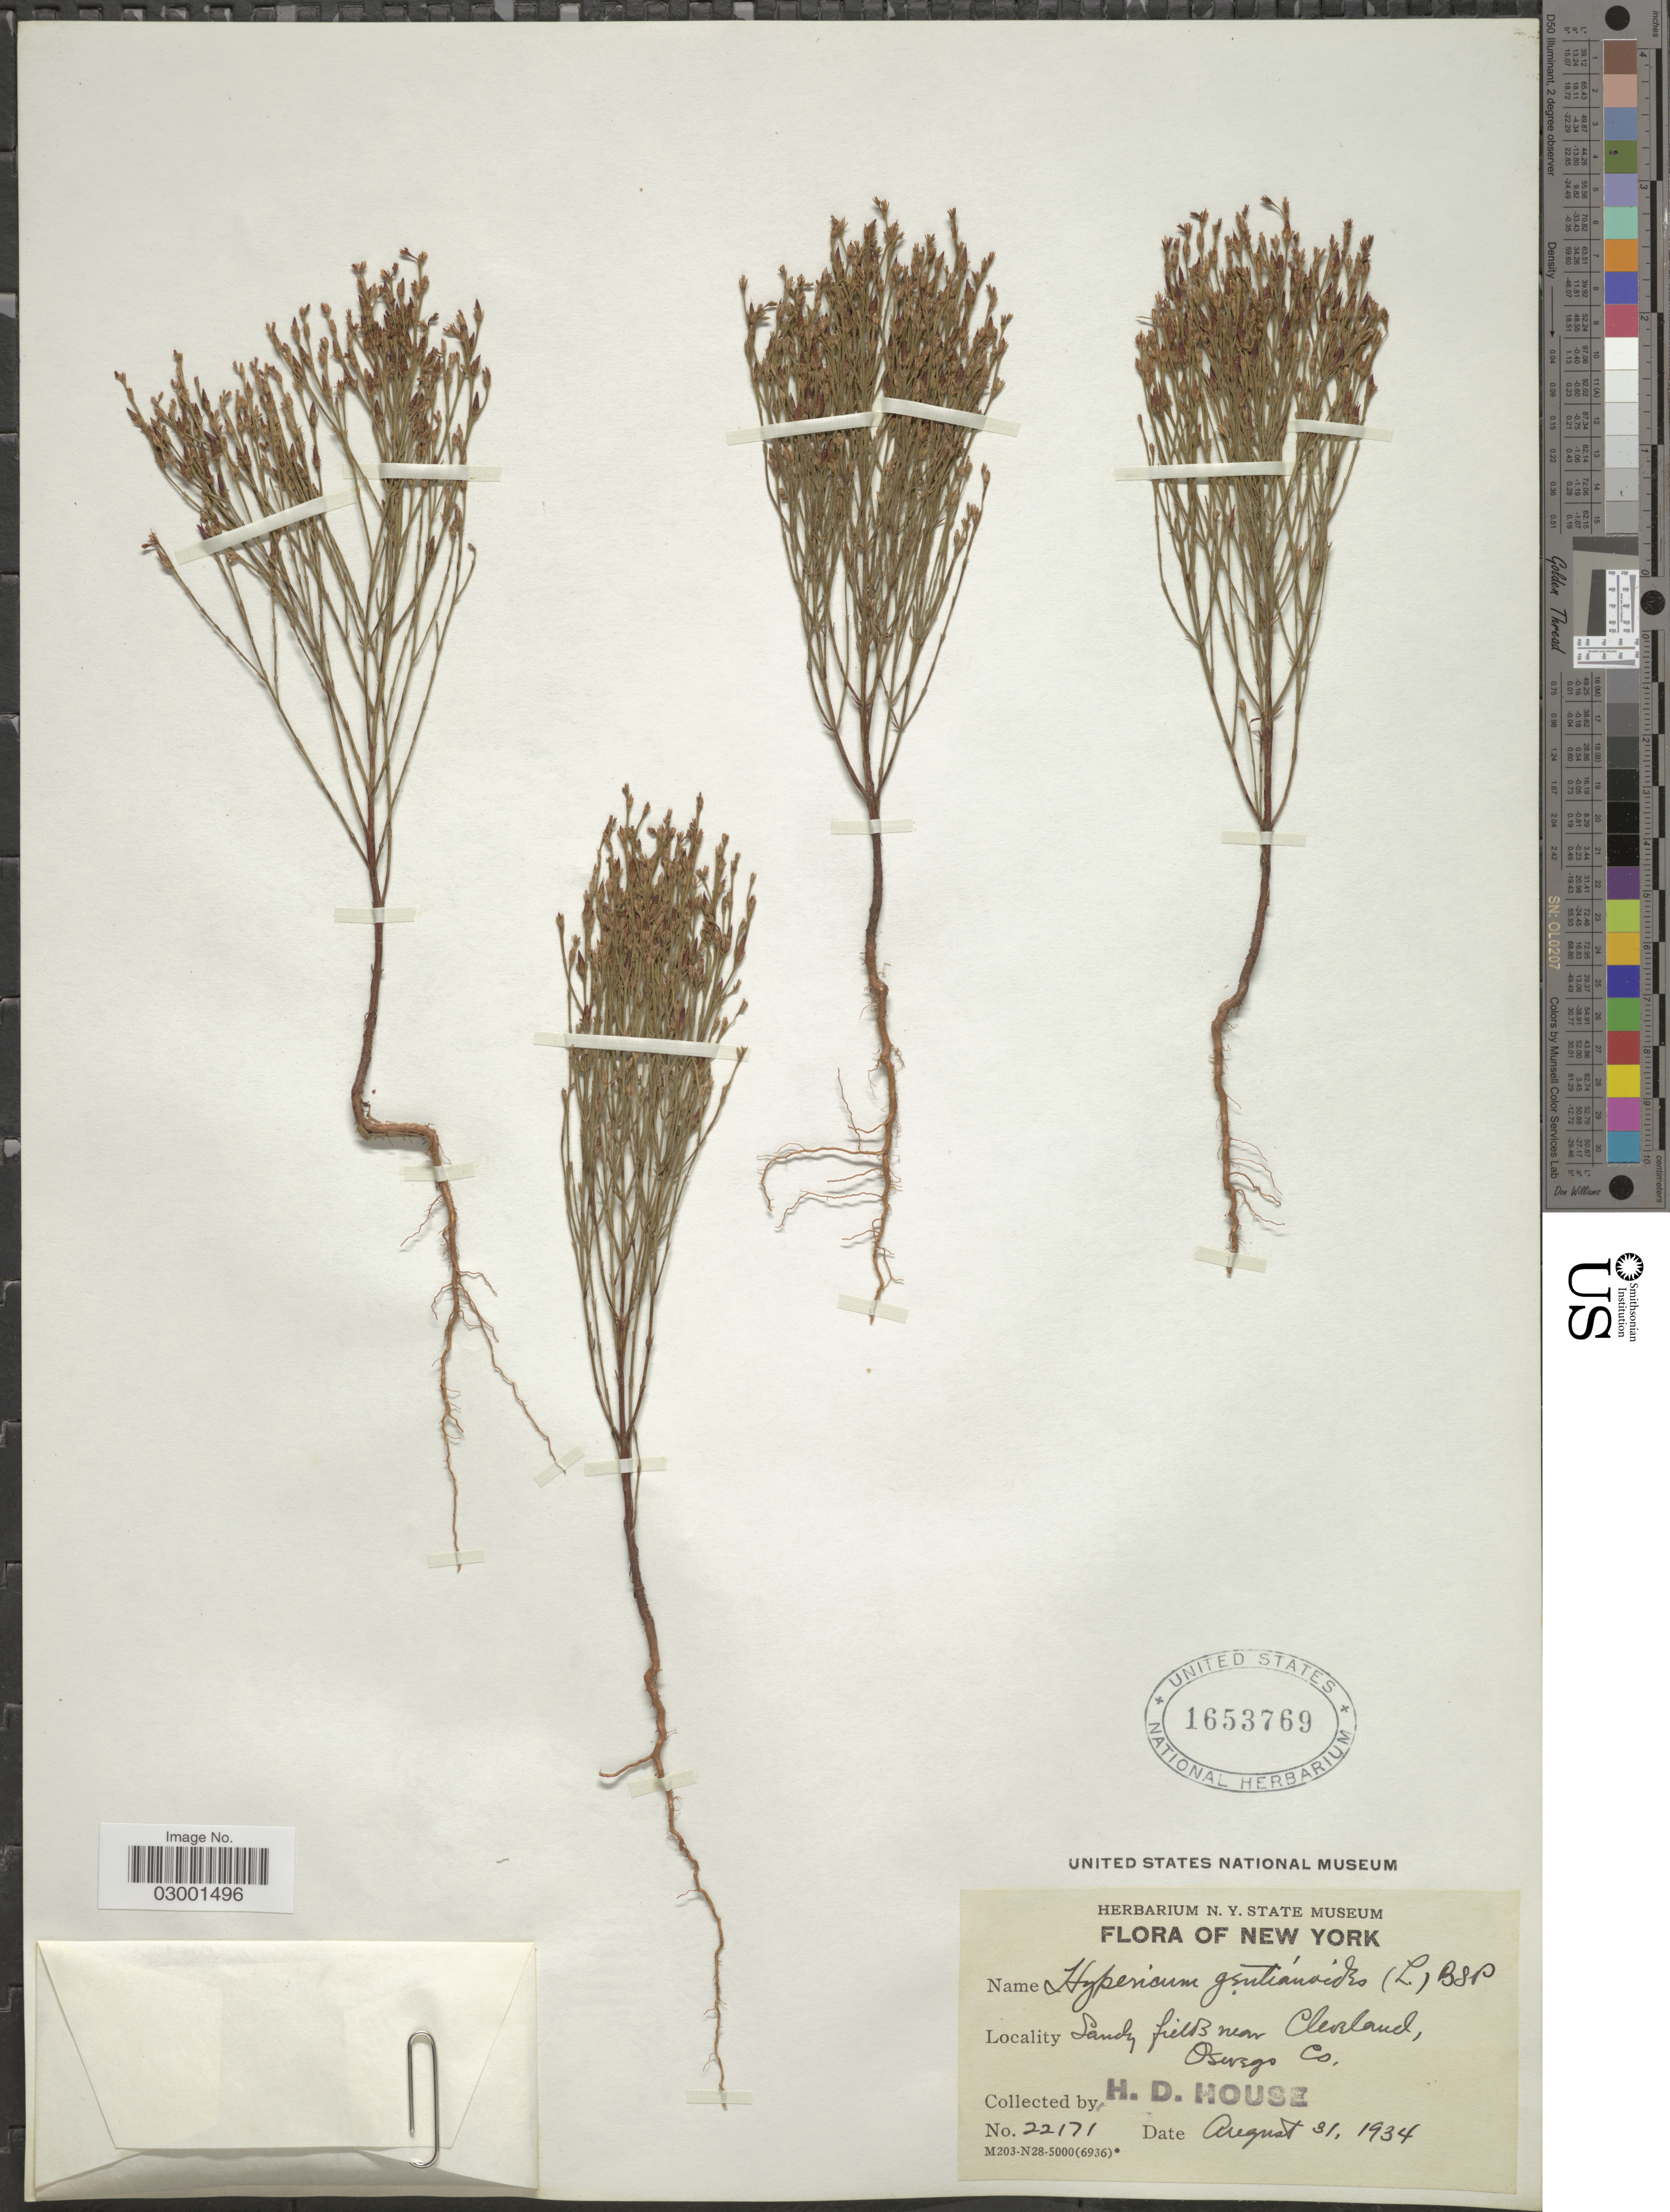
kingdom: Plantae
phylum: Tracheophyta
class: Magnoliopsida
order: Malpighiales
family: Hypericaceae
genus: Hypericum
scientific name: Hypericum gentianoides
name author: (L.) Britton, Stearns & Poggenb.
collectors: H. D. House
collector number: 22171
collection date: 1934-08-31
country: United States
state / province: New York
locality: Sandy field near Cleveland, Oswego Co.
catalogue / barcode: US 1653769